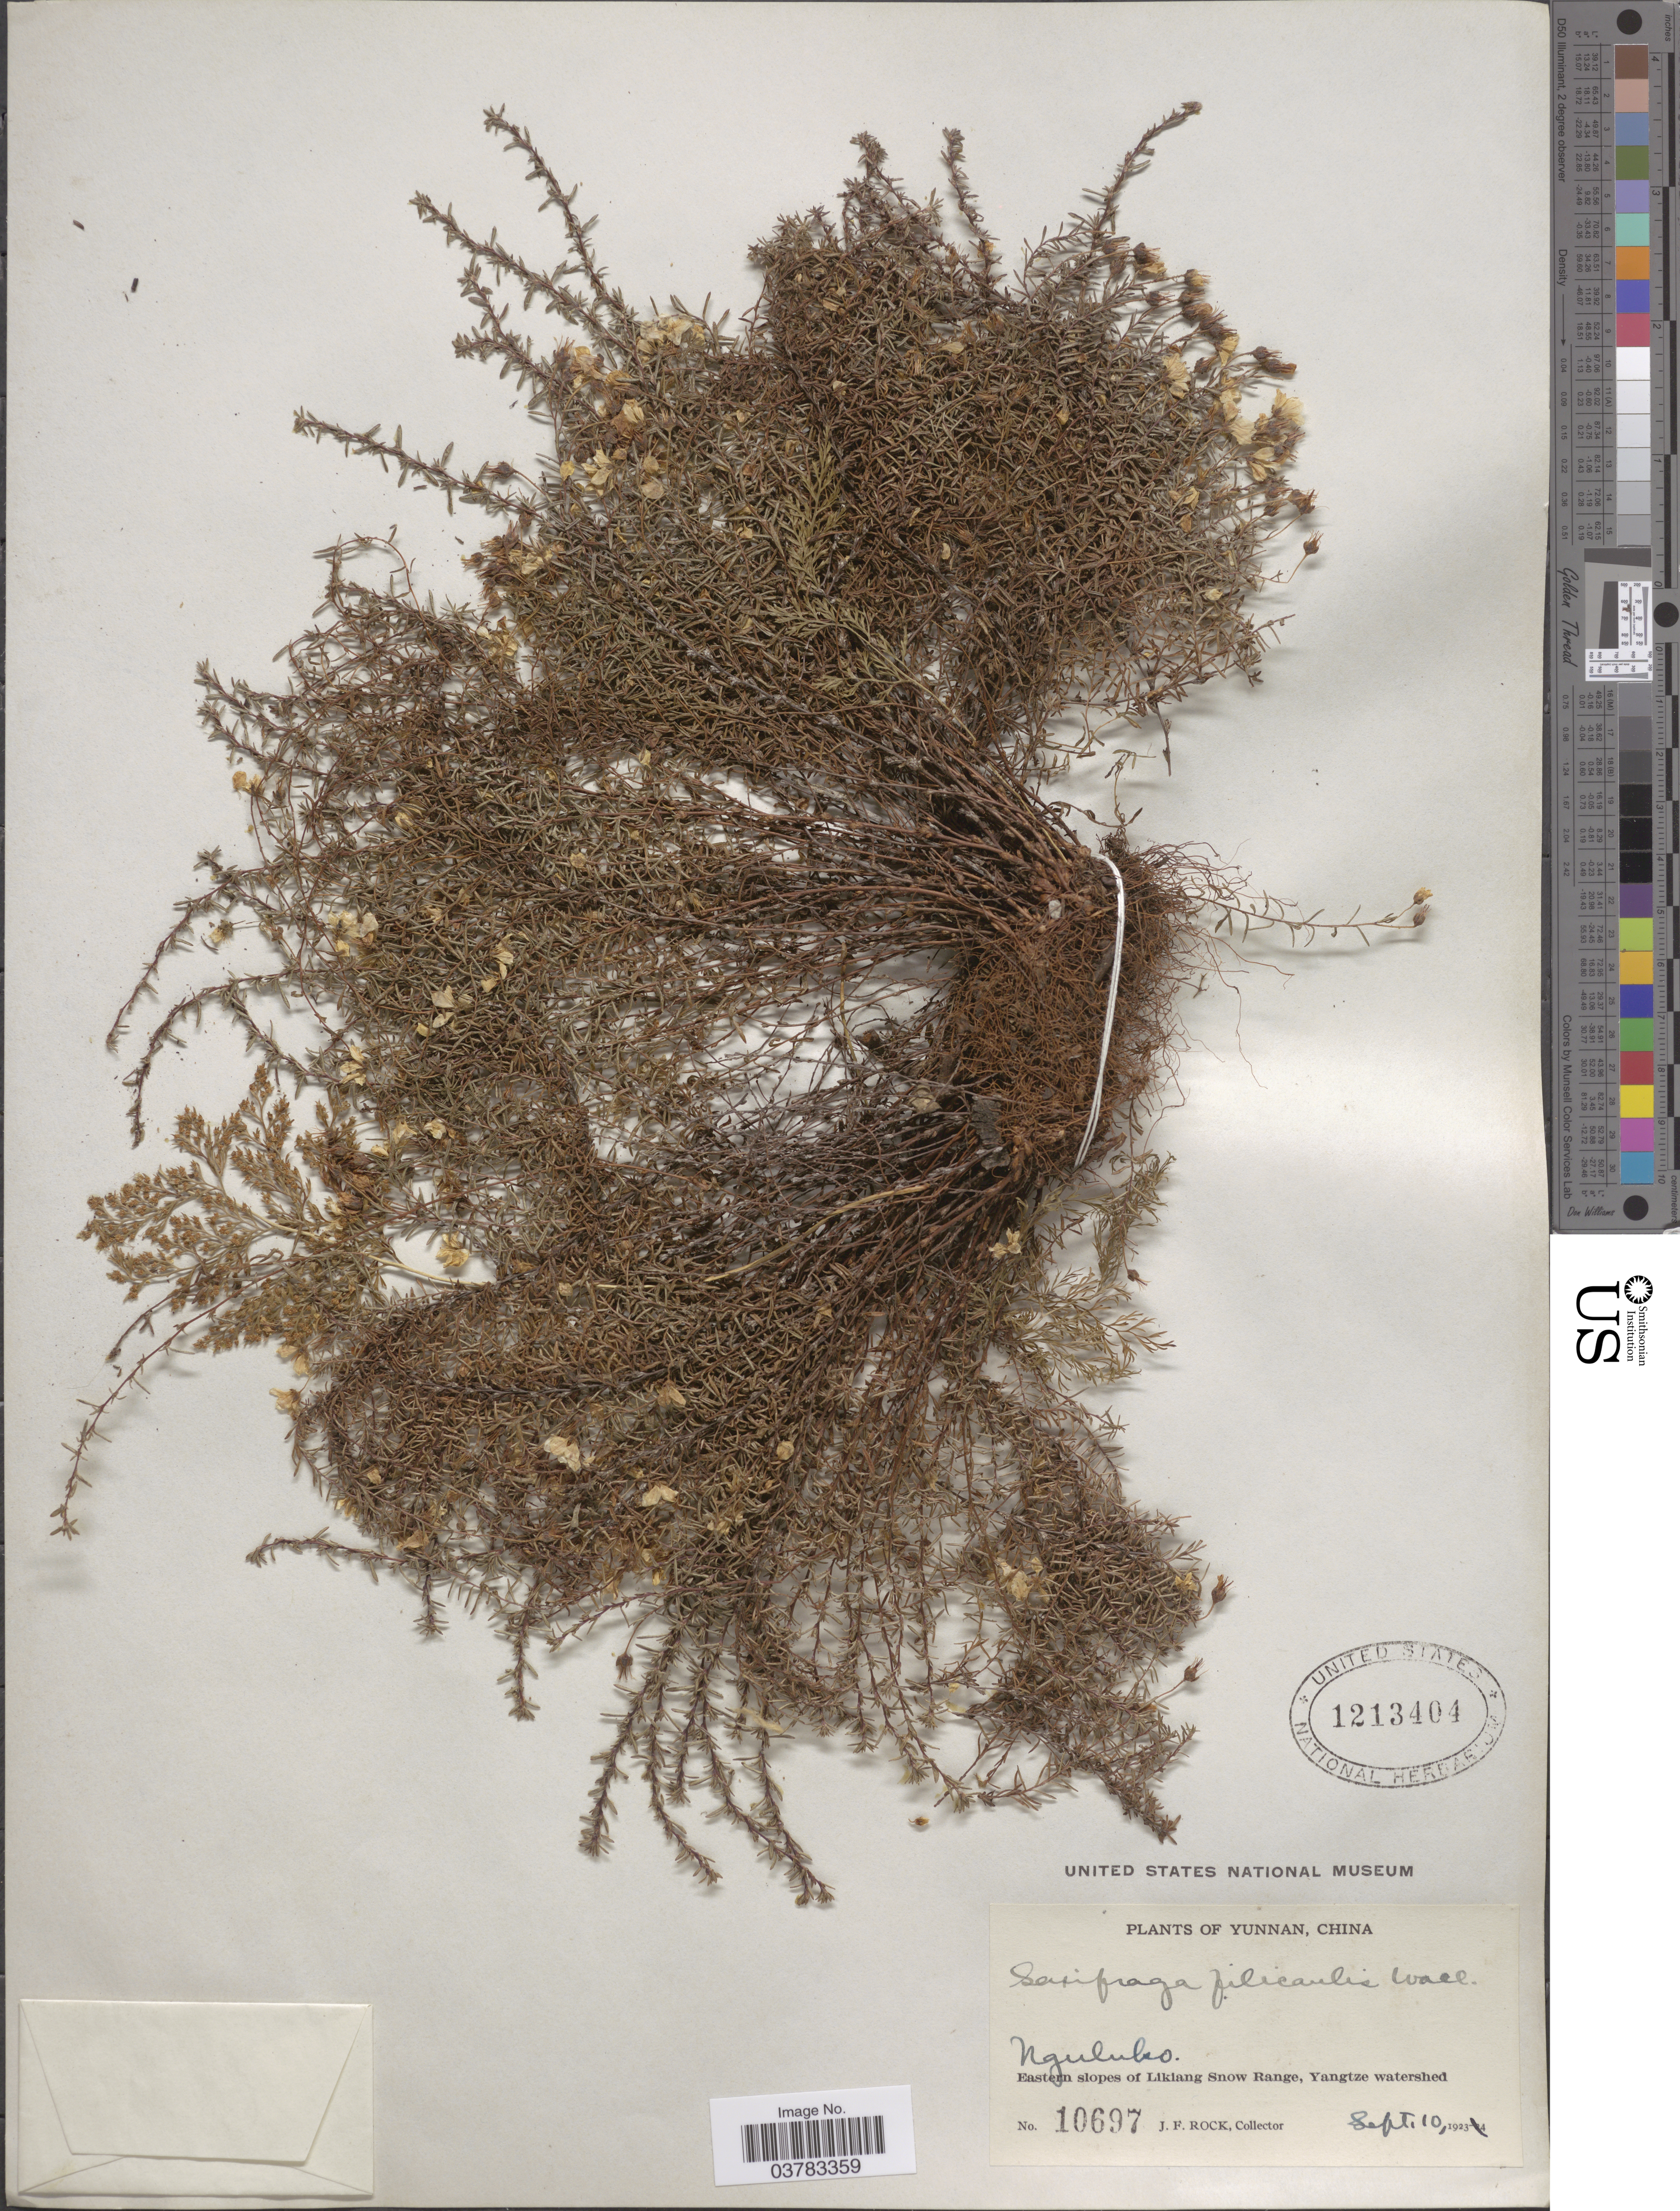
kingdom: Plantae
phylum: Tracheophyta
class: Magnoliopsida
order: Saxifragales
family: Saxifragaceae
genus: Saxifraga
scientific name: Saxifraga filicaulis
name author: Wall. ex Ser.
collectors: J. Rock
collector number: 10697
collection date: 1923-09-10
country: China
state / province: Yunnan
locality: Nguluko. Eastern slopes of Likiang Snow Range, Yangtze watershed.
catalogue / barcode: US 1213404